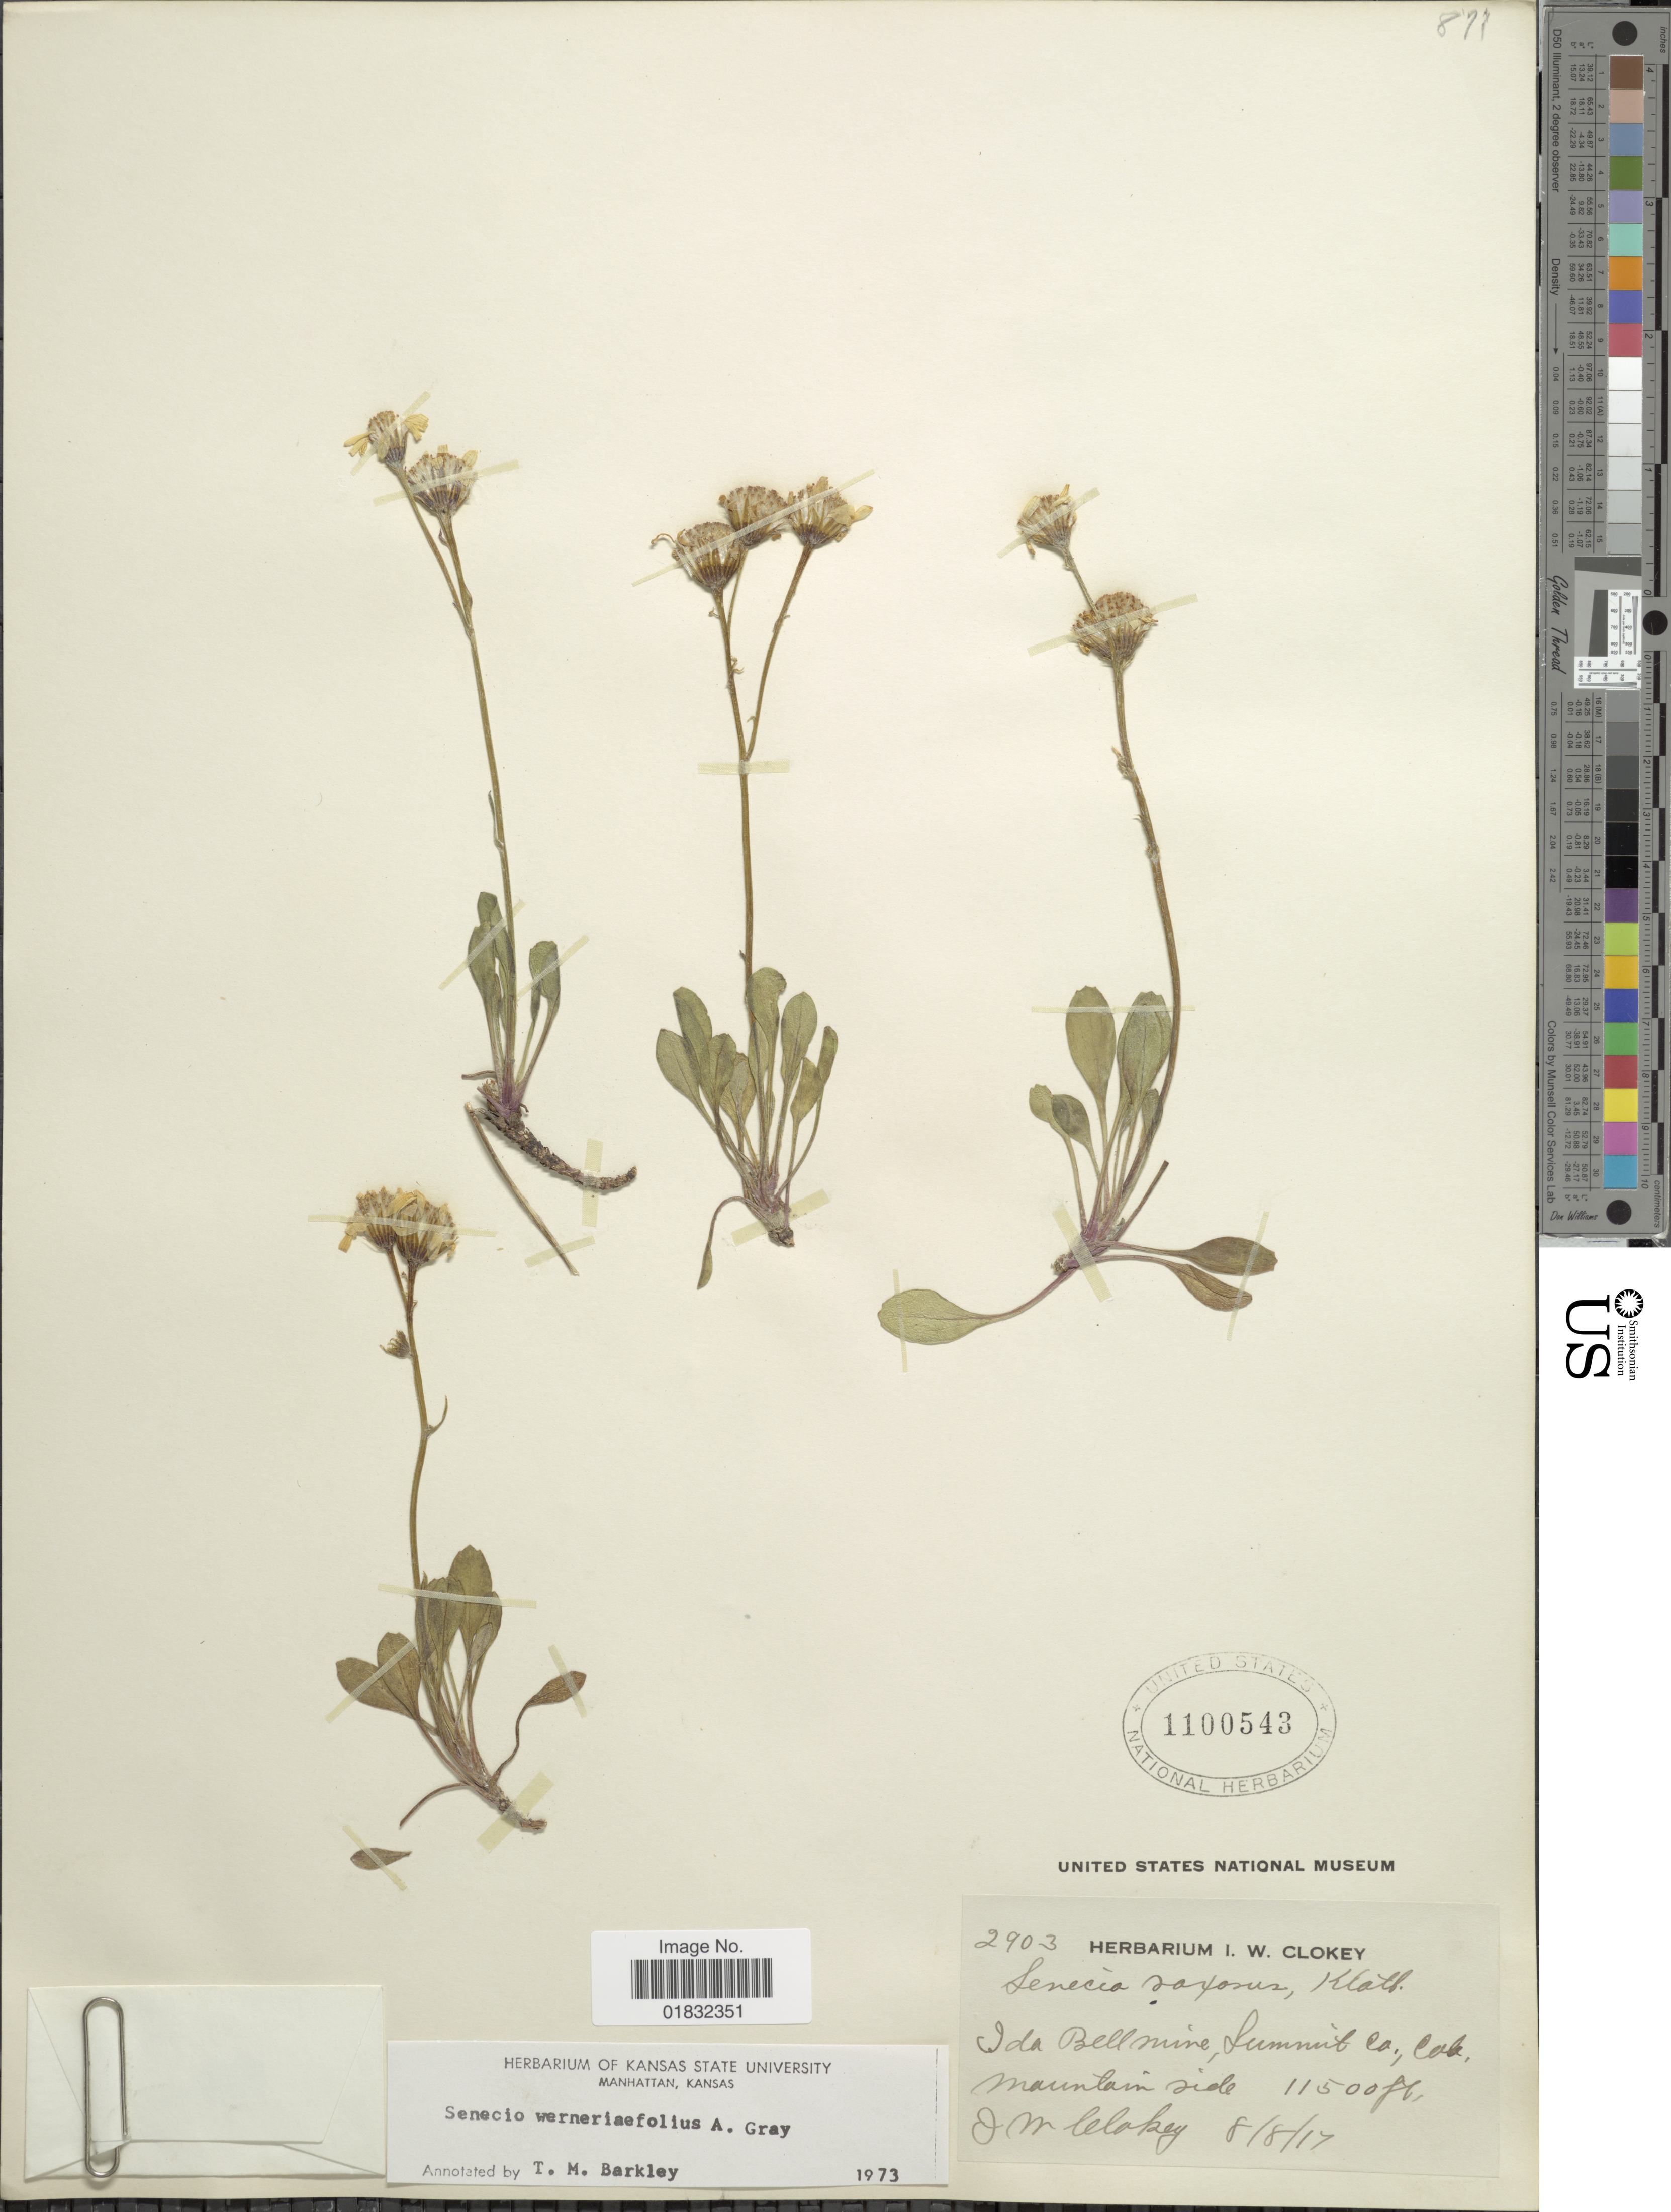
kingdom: Plantae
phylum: Tracheophyta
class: Magnoliopsida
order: Asterales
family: Asteraceae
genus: Packera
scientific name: Packera werneriifolia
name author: (A. Gray) W.A. Weber & Á. Löve ex Trock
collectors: I. W. Clokey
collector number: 2903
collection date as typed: Transcribed d/m/y: 8/8/17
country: United States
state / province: Colorado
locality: Ida Bell Mine, Summit Co., Mountains side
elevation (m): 3505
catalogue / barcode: US 1100543